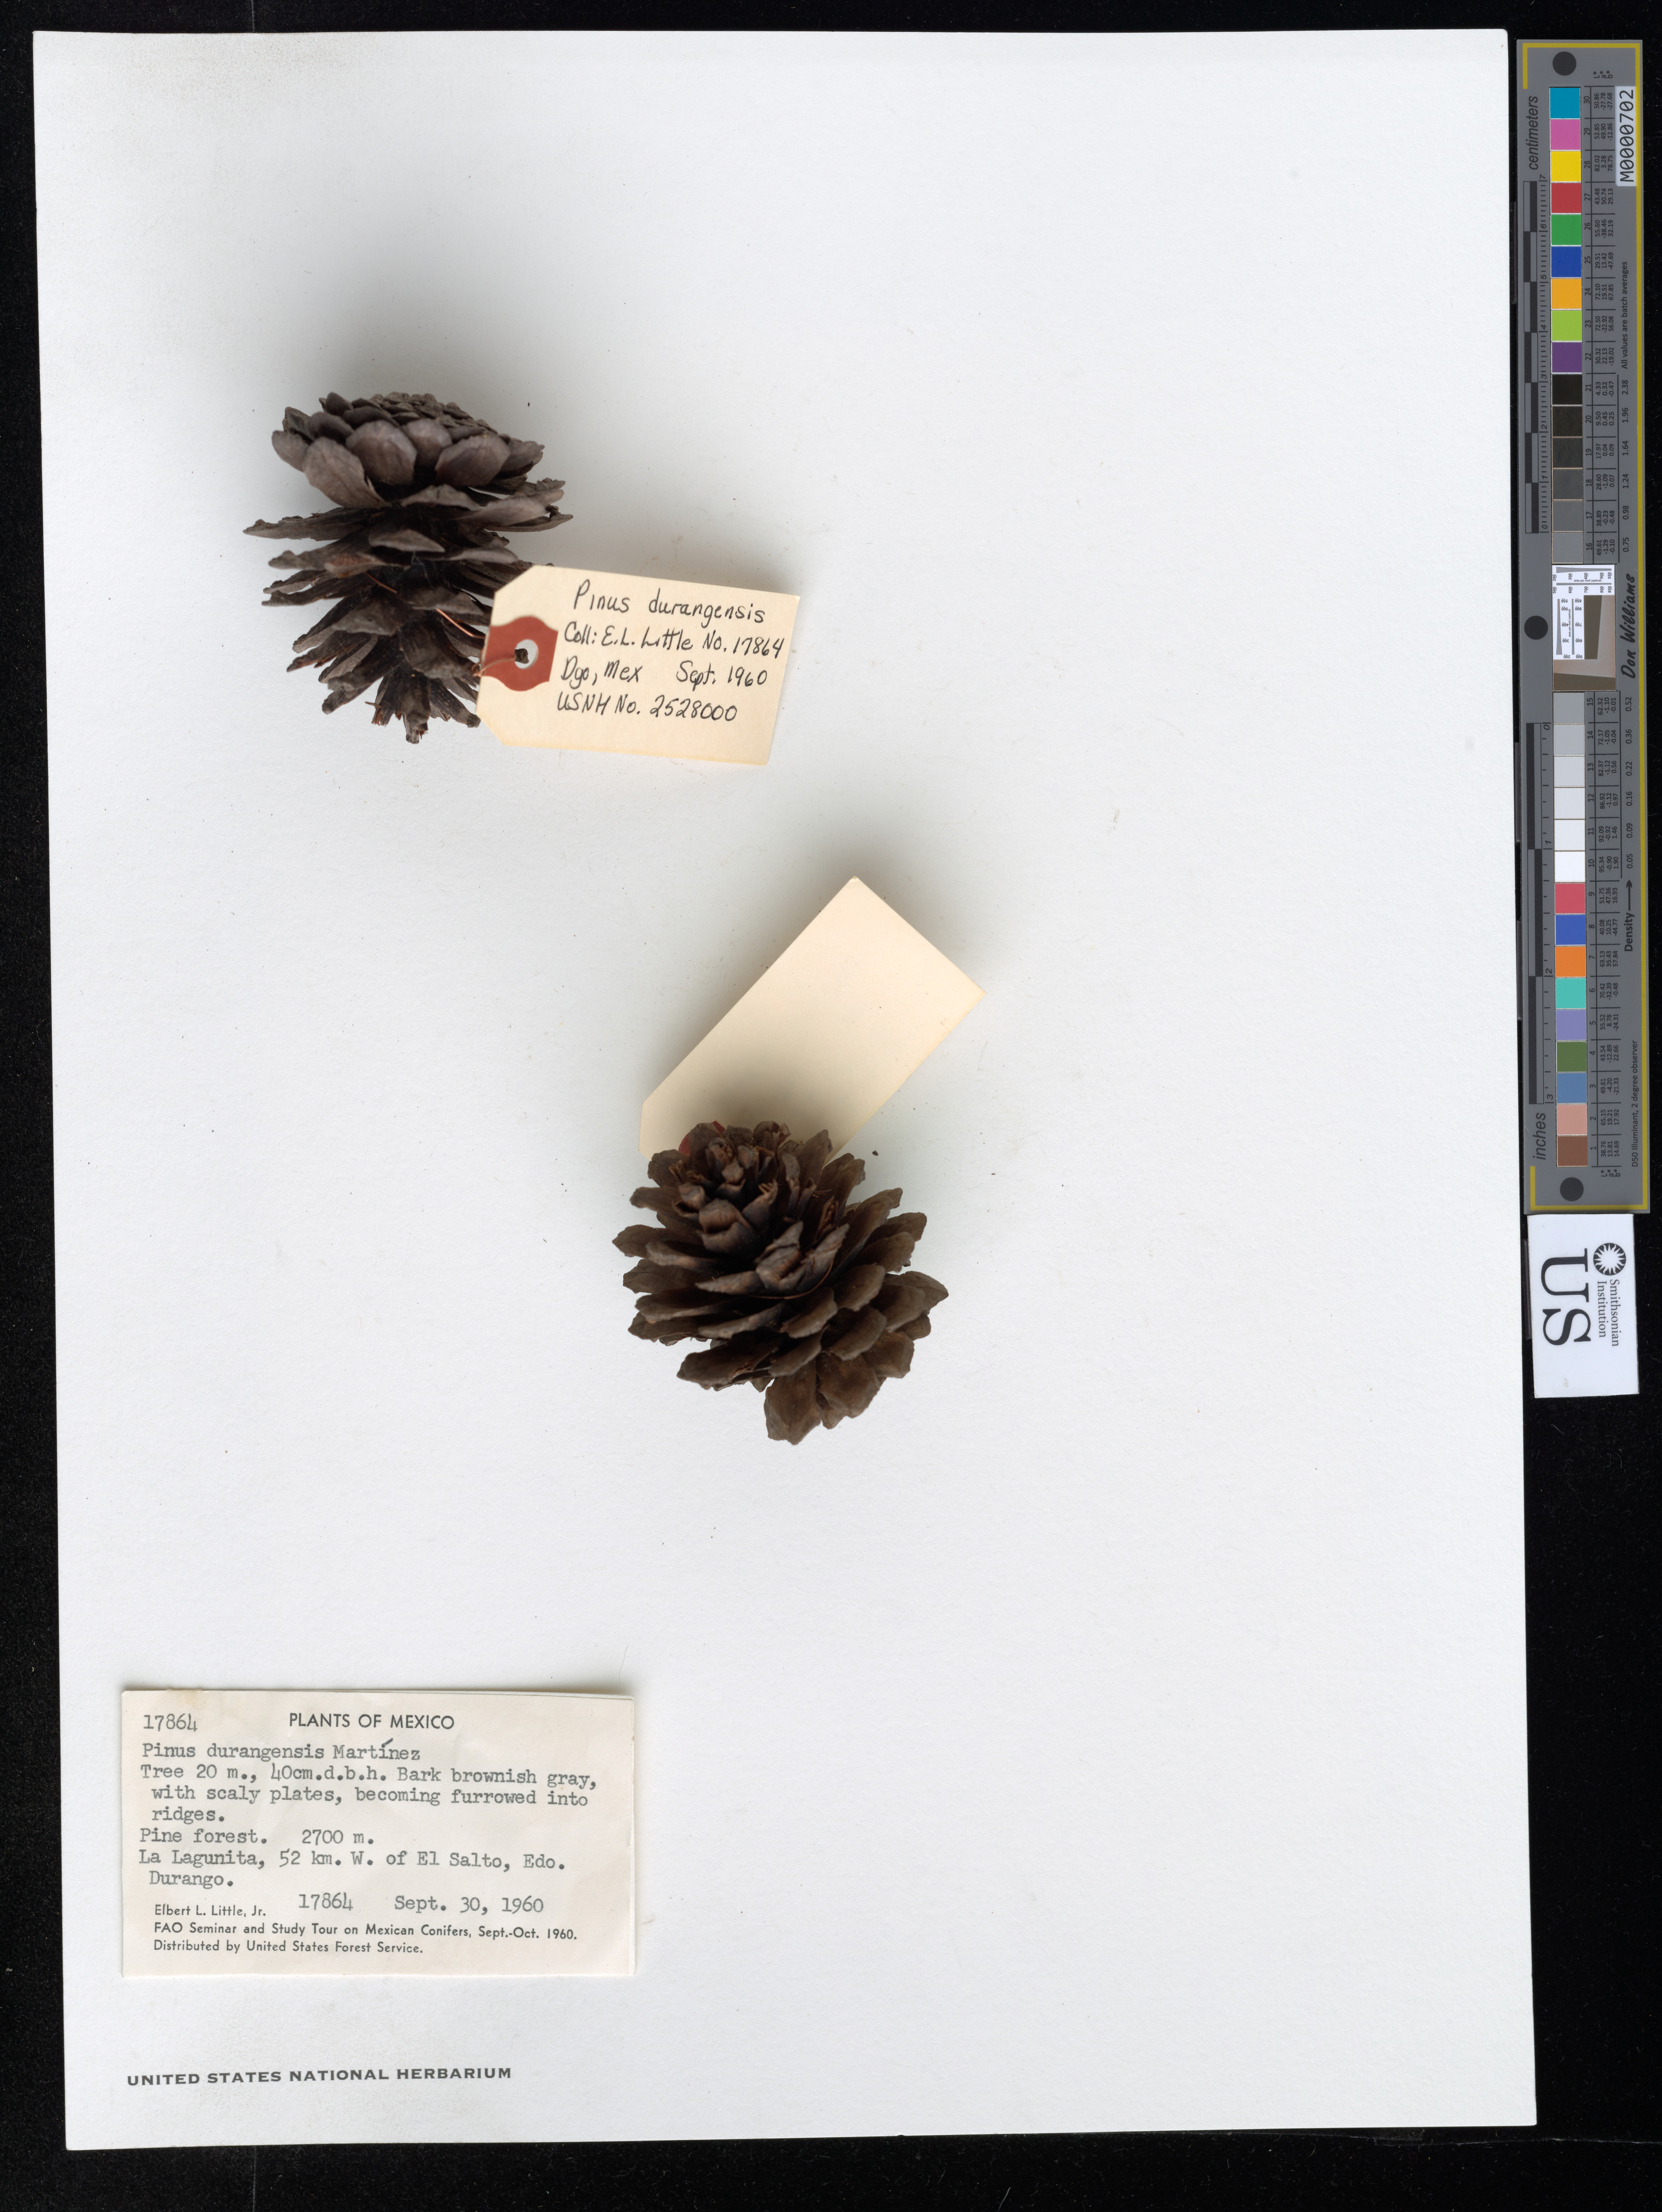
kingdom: Plantae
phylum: Tracheophyta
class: Pinopsida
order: Pinales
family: Pinaceae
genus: Pinus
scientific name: Pinus durangensis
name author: Martínez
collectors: E. L. Little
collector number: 17864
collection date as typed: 30 Sep 1960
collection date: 1960-09-30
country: Mexico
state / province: Durango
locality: La Lagunita, 52 km. W of El Salto.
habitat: Pine forest.